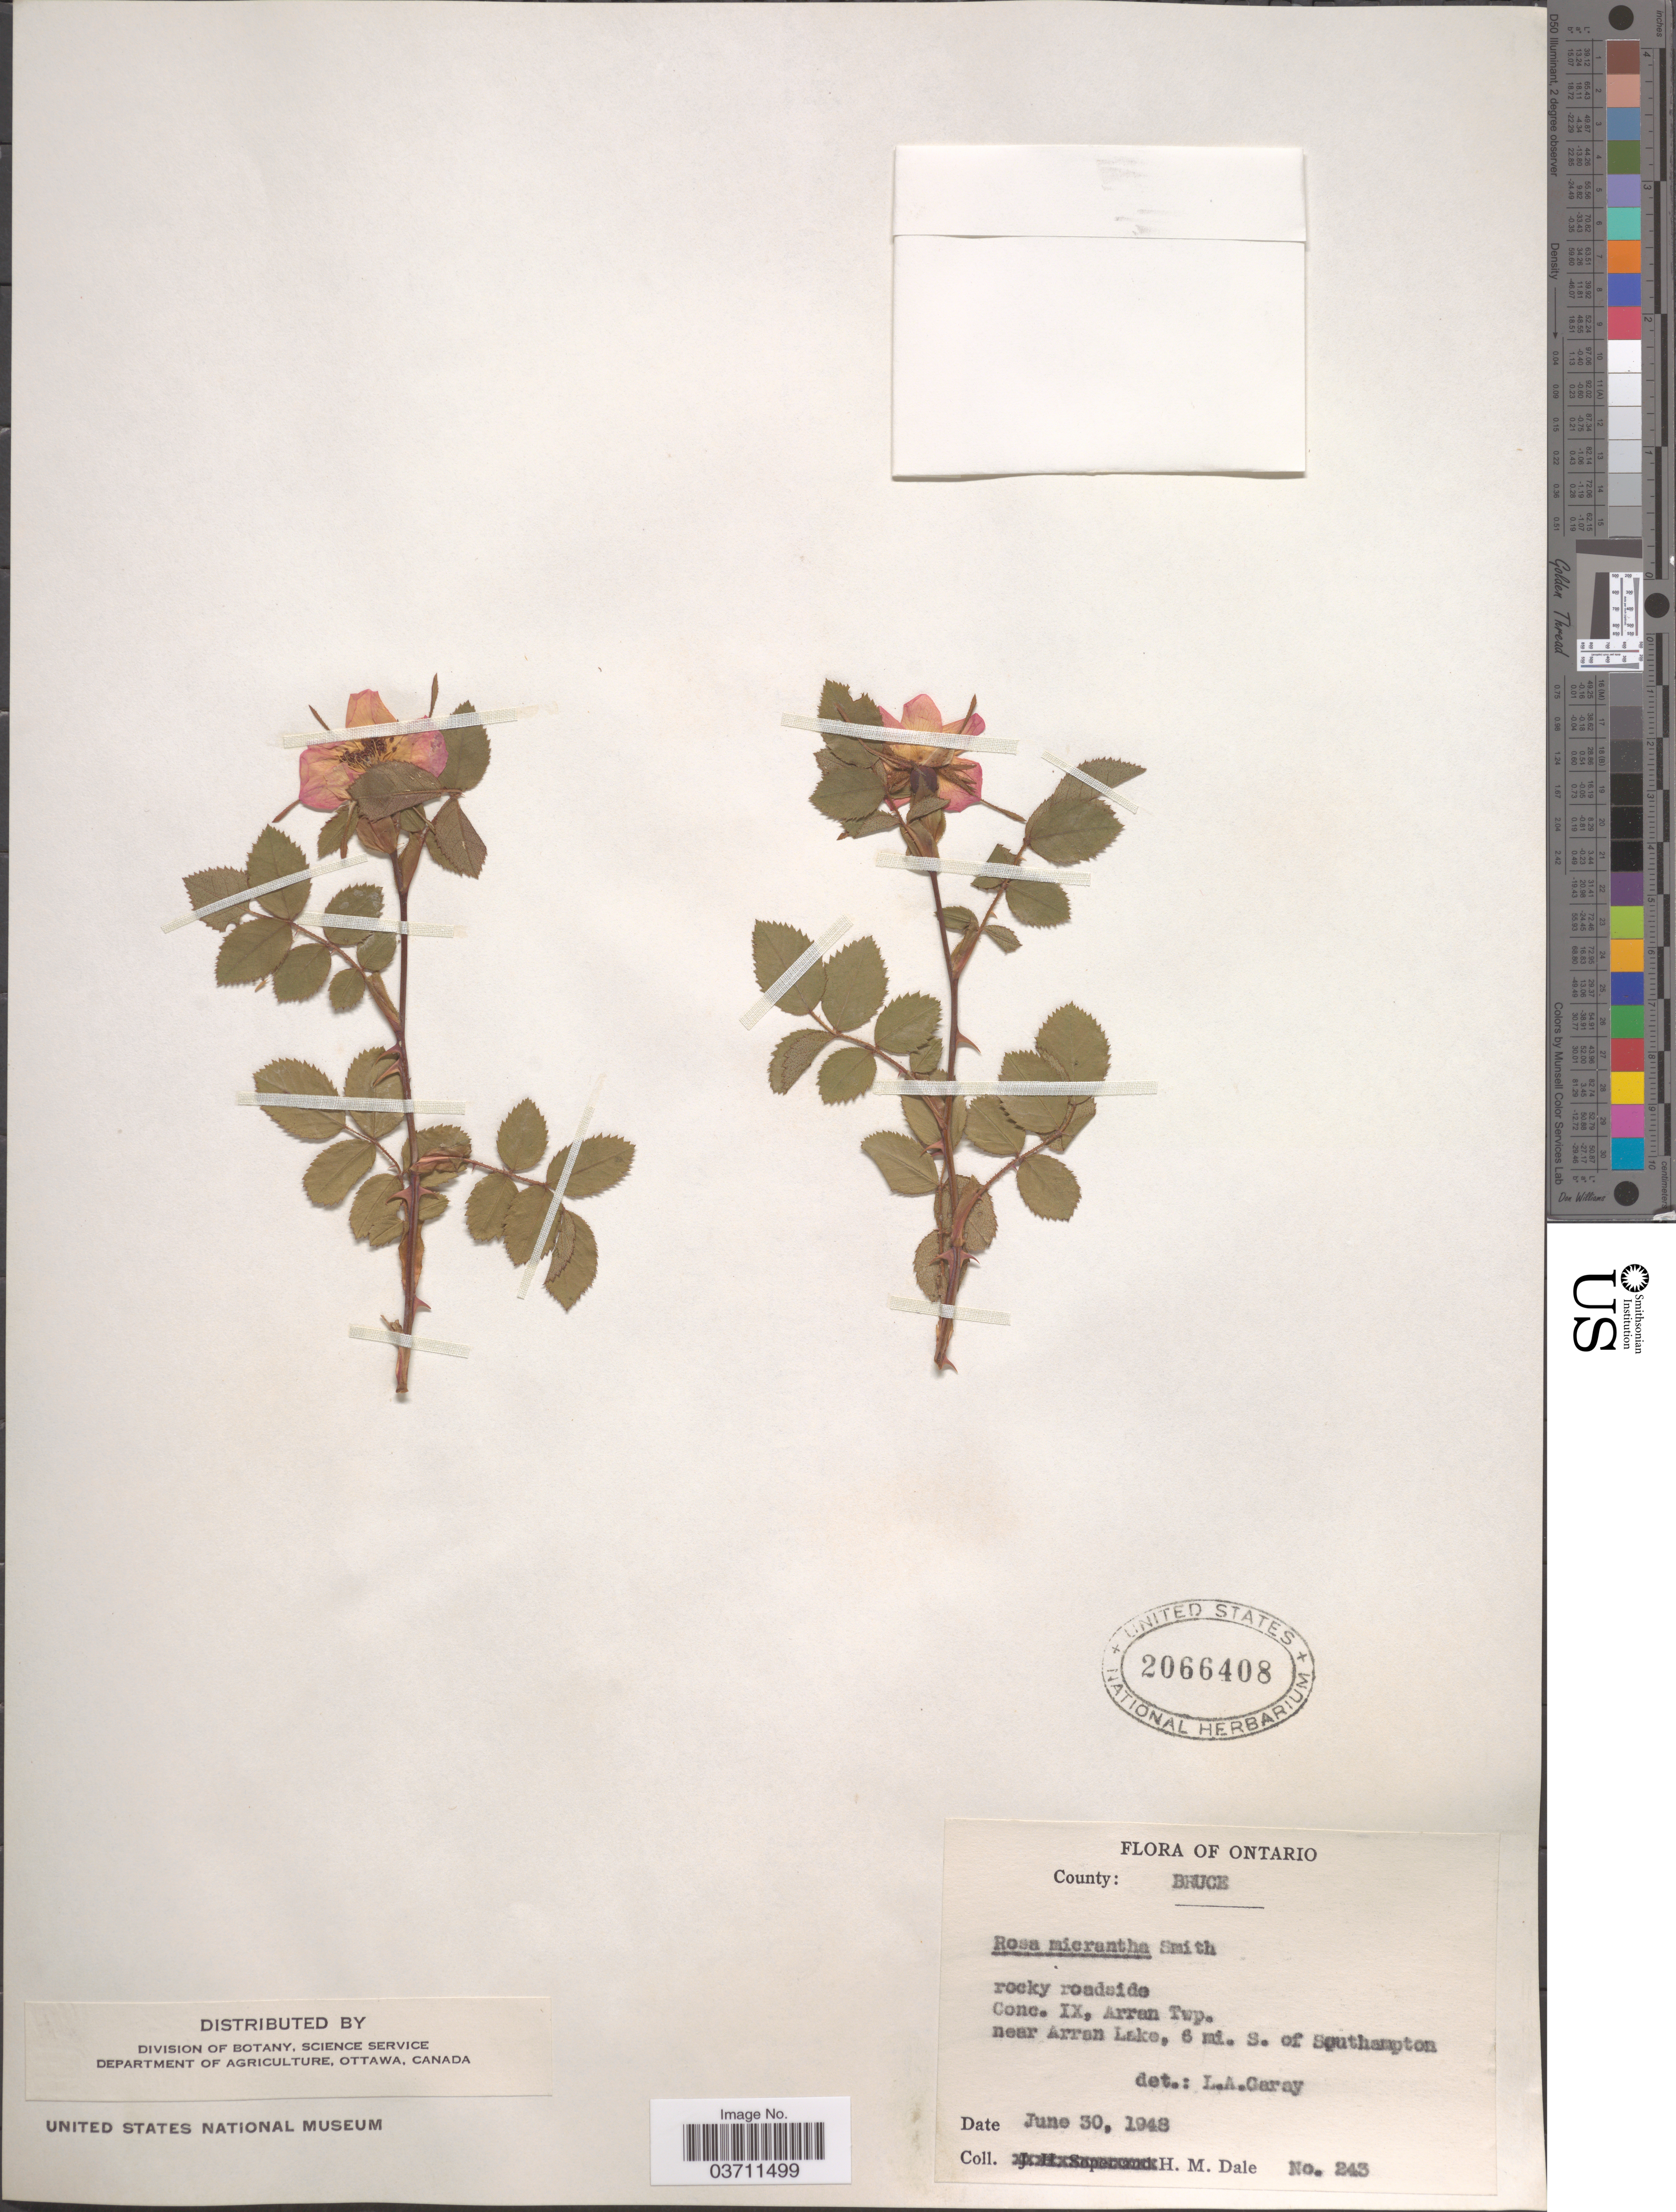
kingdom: Plantae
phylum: Tracheophyta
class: Magnoliopsida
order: Rosales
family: Rosaceae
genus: Rosa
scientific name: Rosa micrantha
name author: Borrer ex Small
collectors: H. M. Dale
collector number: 243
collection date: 1948-06-30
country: Canada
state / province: Ontario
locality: County: Bruce. Conc. IX, Arran Twp. near Arran Lake, 6 mi. S. of Southampton.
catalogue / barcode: US 2066408